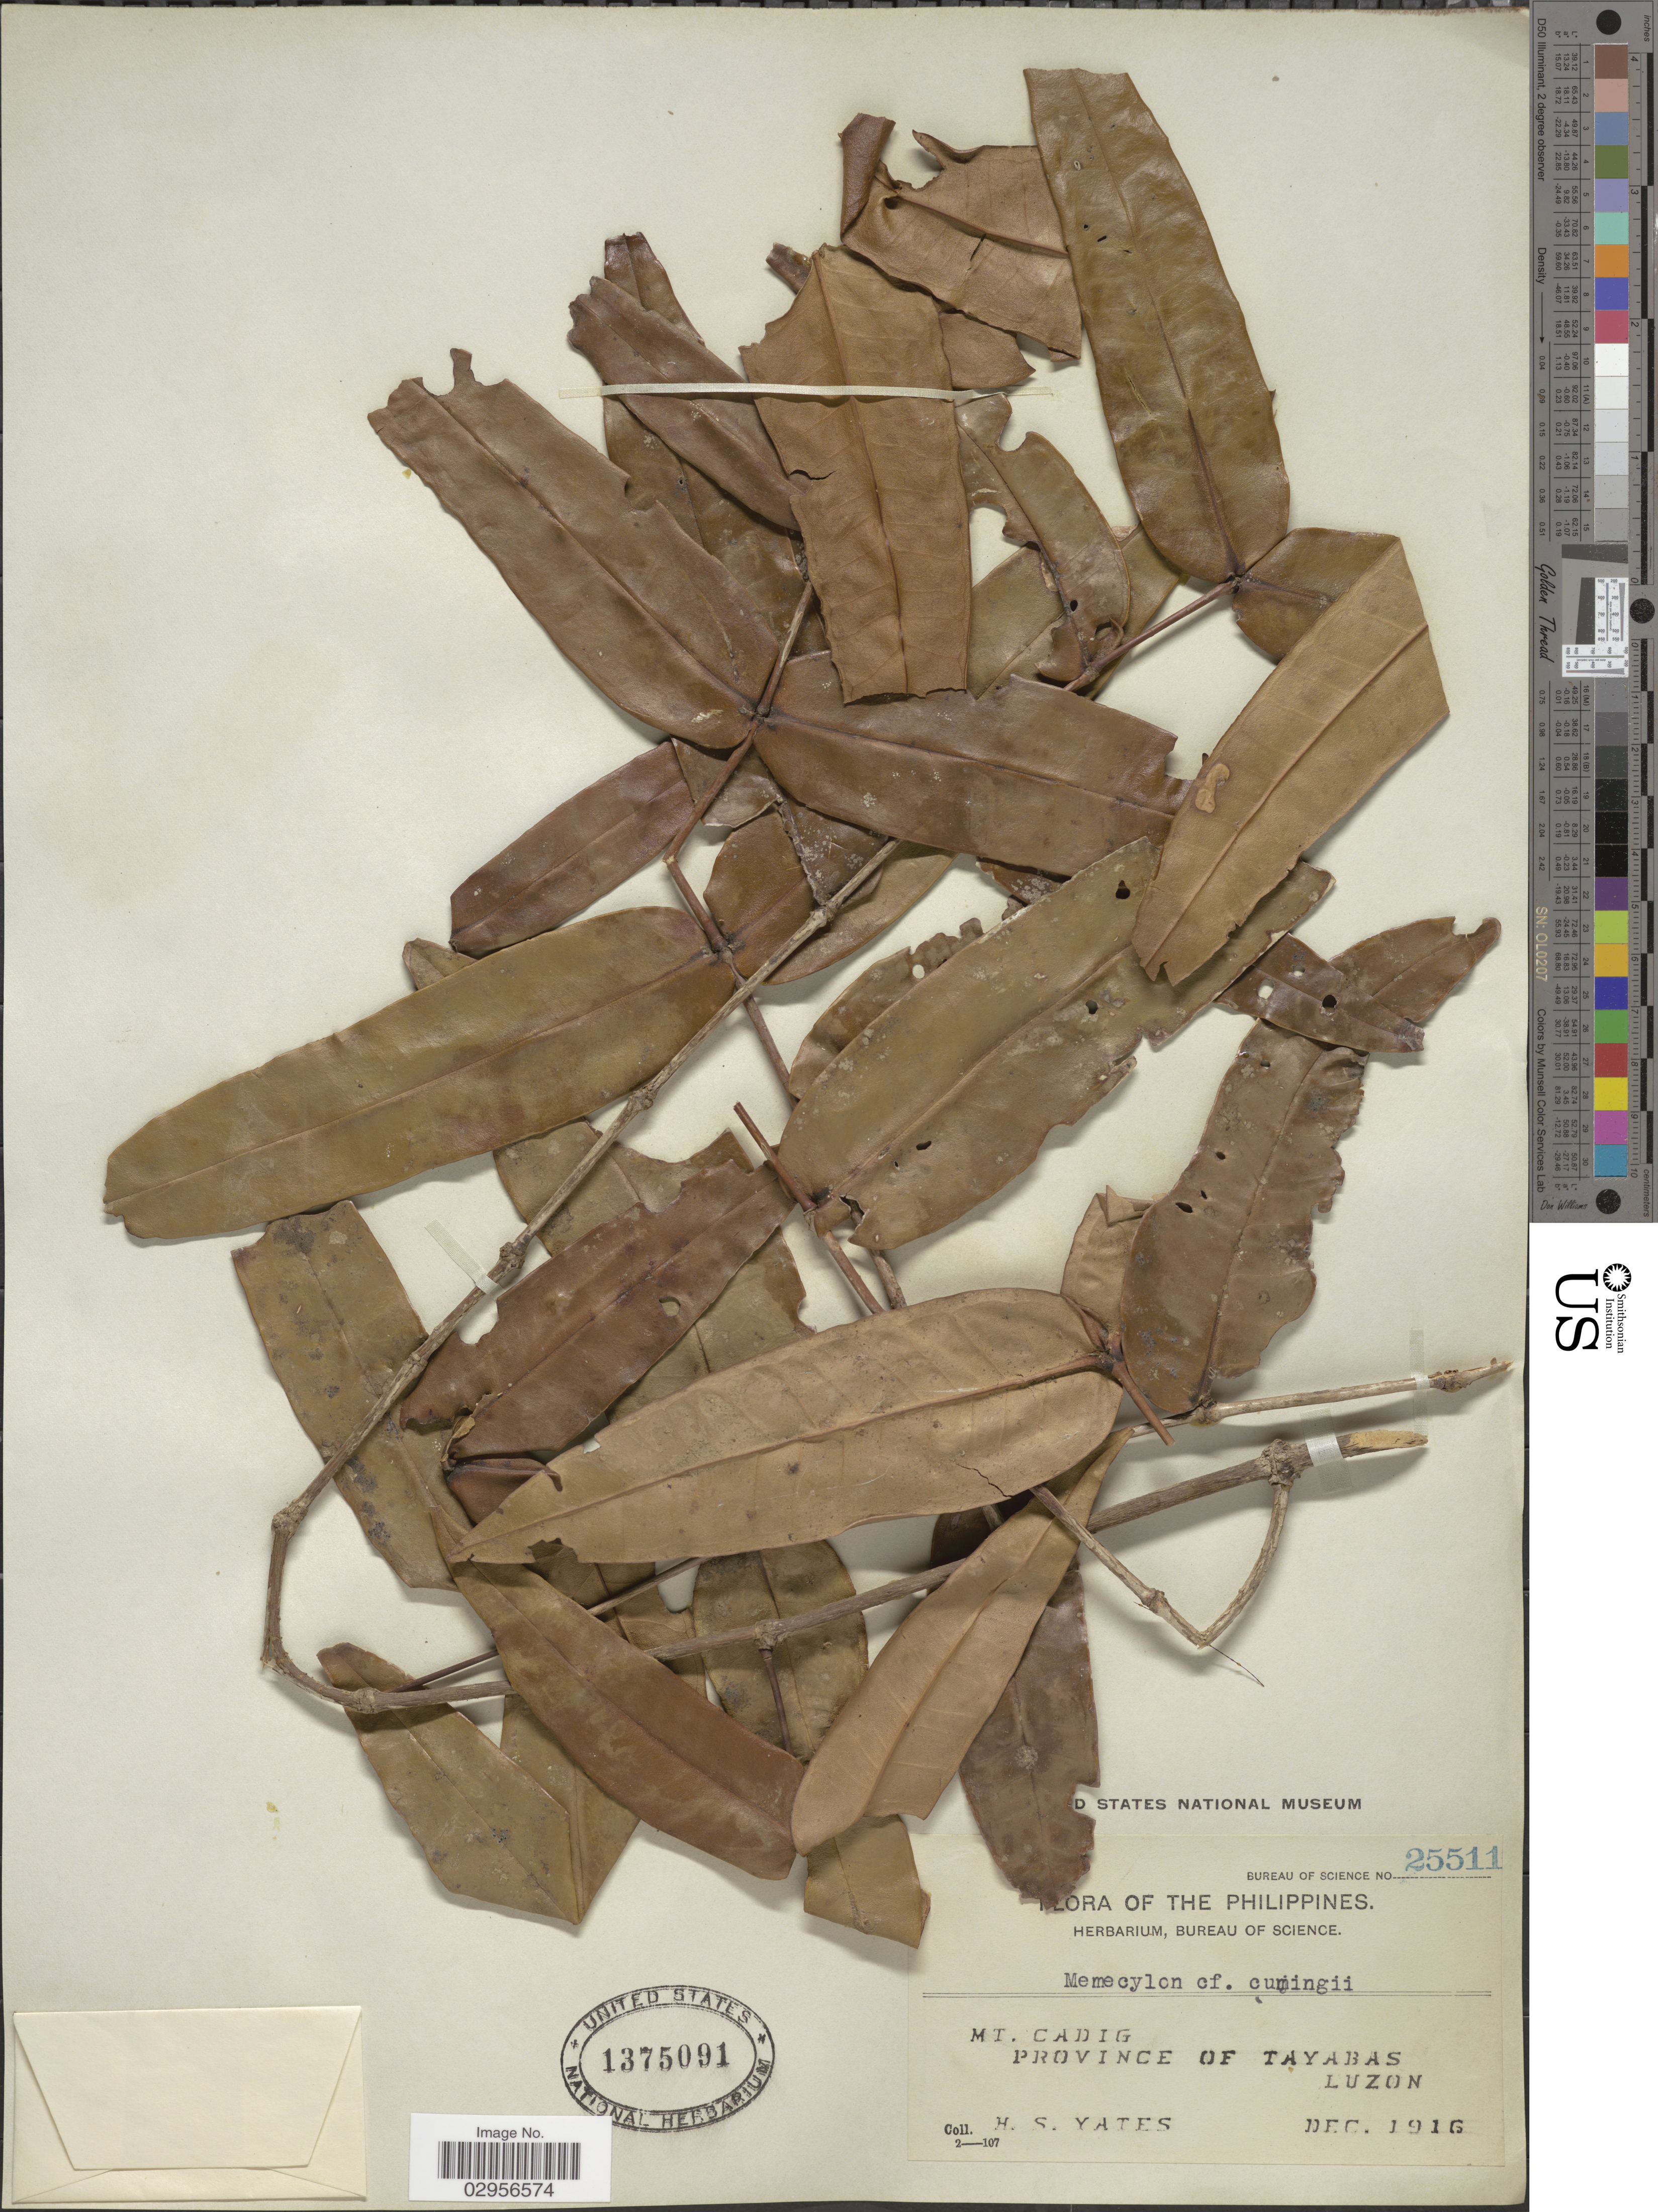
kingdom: Plantae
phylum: Tracheophyta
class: Magnoliopsida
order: Myrtales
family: Melastomataceae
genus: Memecylon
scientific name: Memecylon cumingii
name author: Naudin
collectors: H. S. Yates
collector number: Bureau of Science 25511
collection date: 1916-12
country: Philippines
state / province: Calabarzon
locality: Mt. Cadig, Province of Tayabas, Luzon.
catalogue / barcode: US 1375091